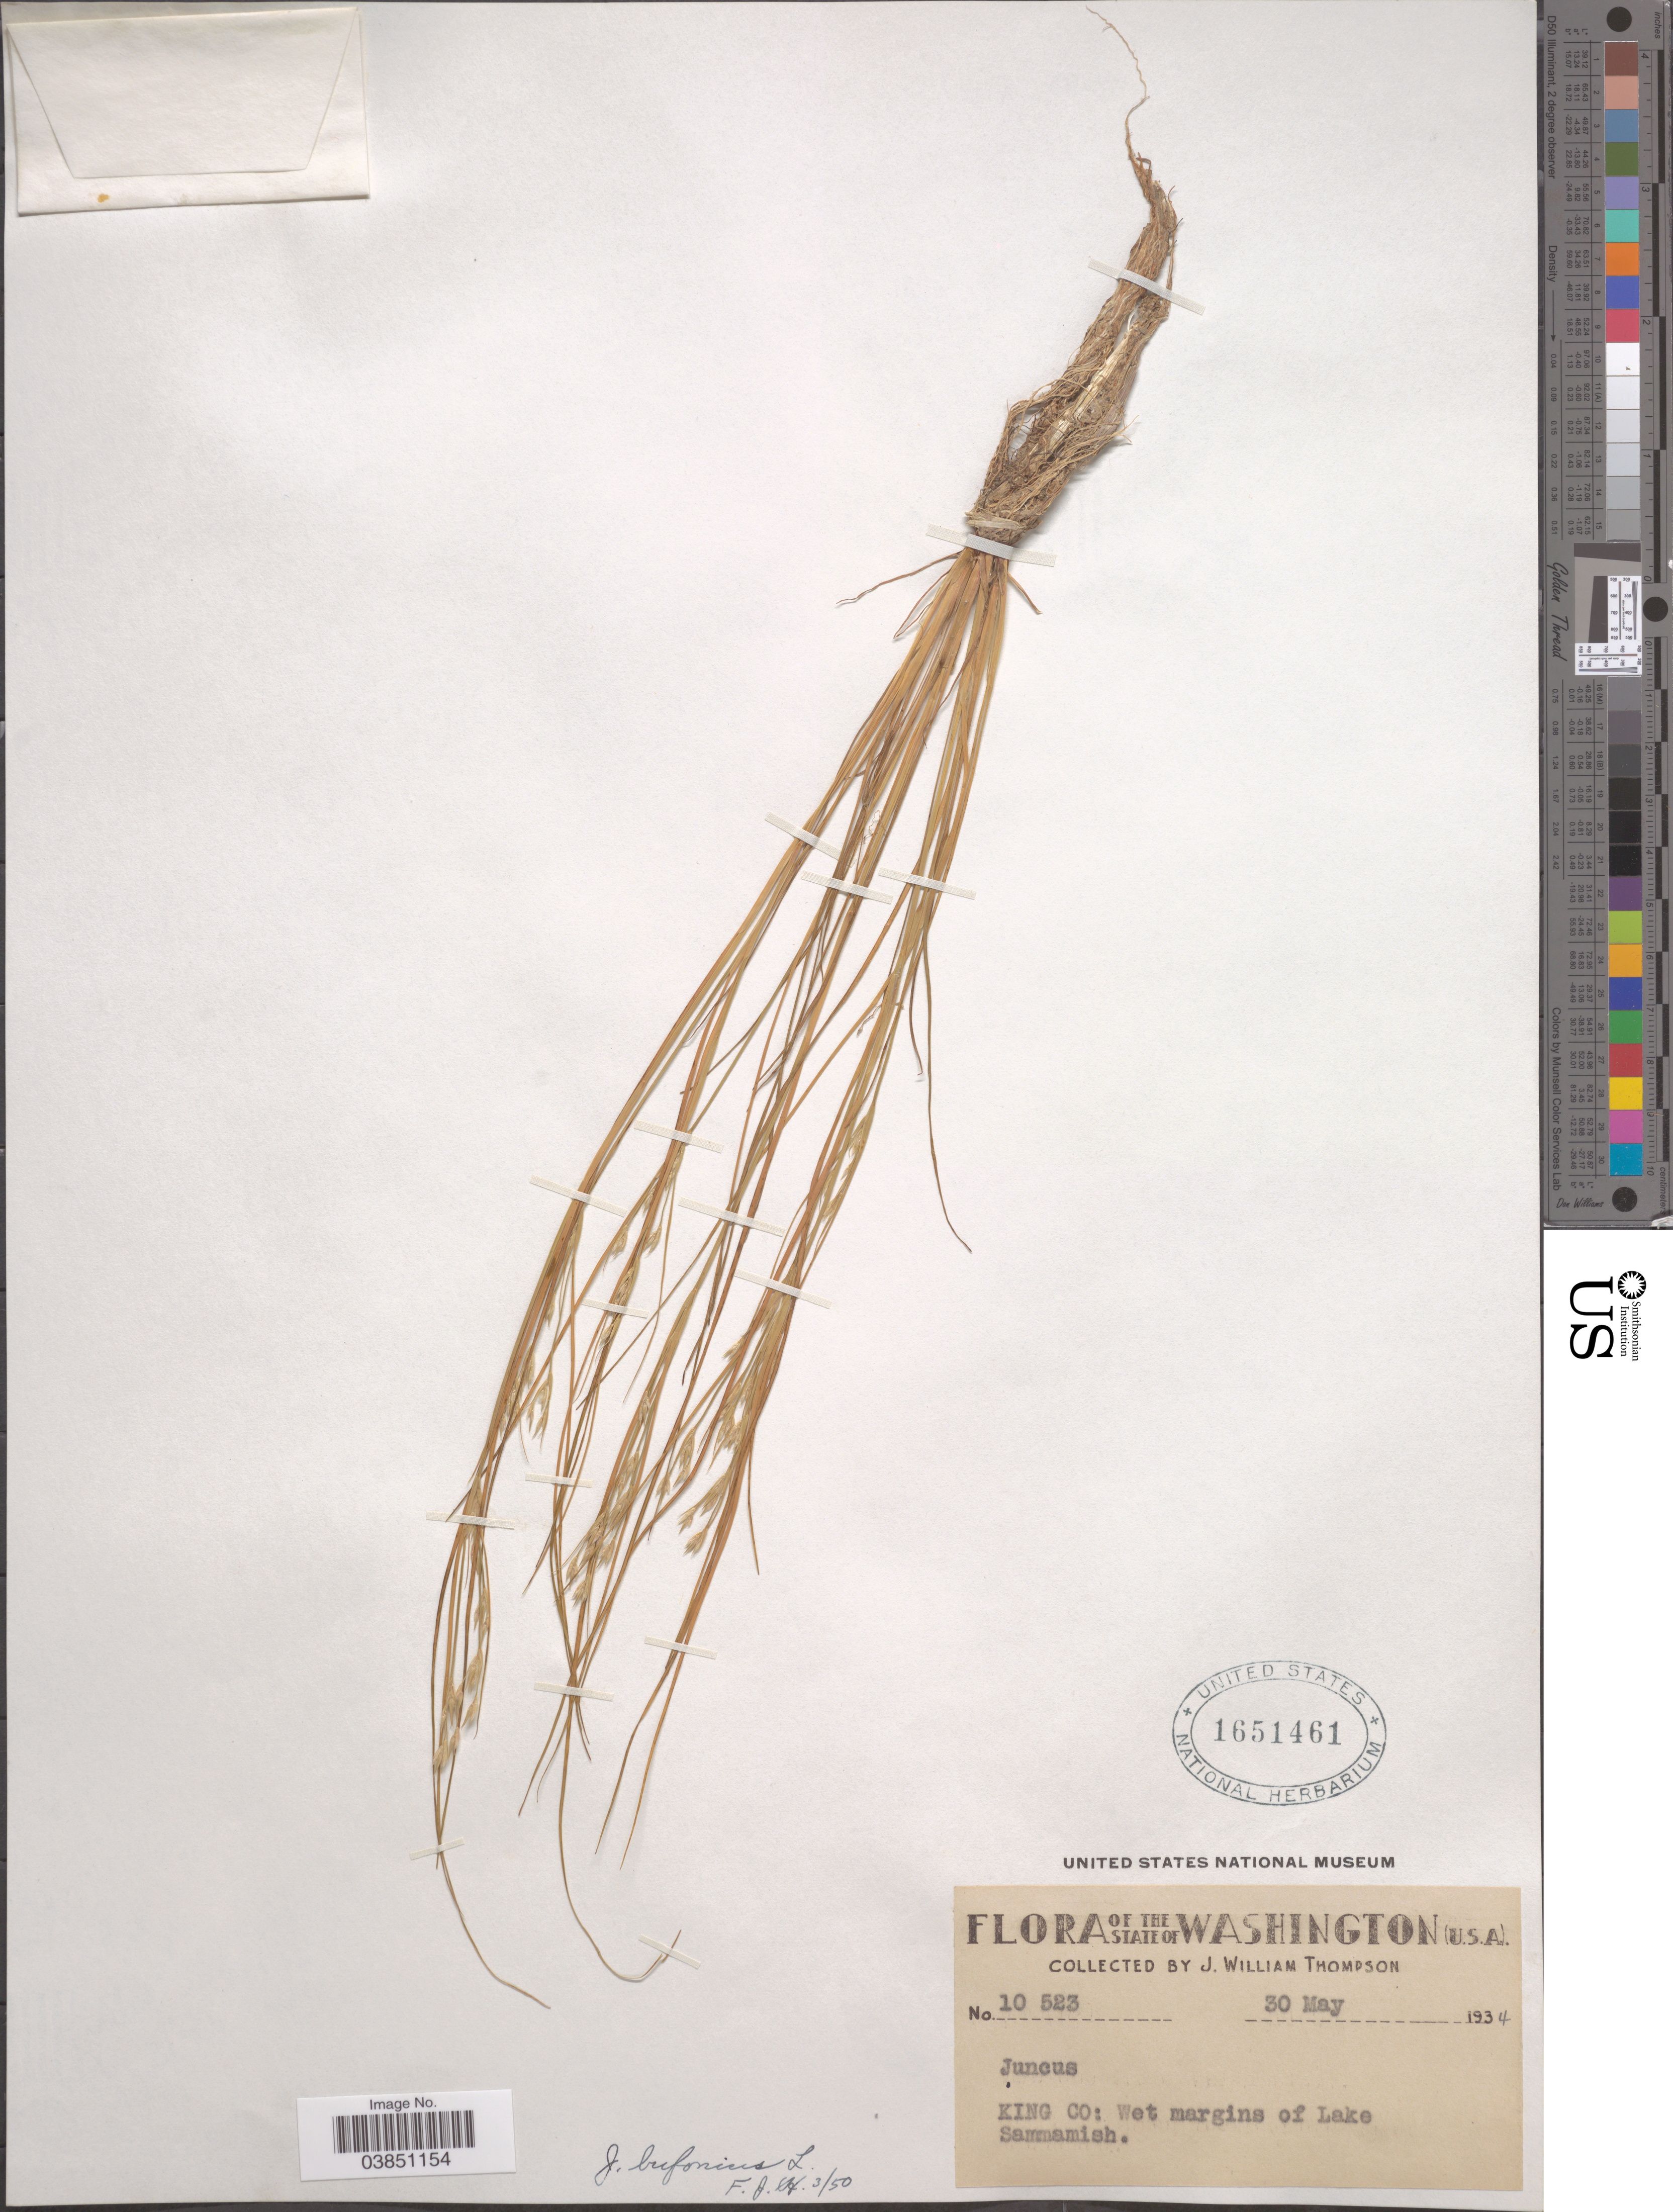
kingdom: Plantae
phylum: Tracheophyta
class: Liliopsida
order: Poales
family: Juncaceae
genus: Juncus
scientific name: Juncus bufonius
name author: L.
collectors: J. W. Thompson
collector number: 10523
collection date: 1934-05-30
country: United States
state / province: Washington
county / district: King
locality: King Co: Wet margins of Lake Sammamish.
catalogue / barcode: US 1651461